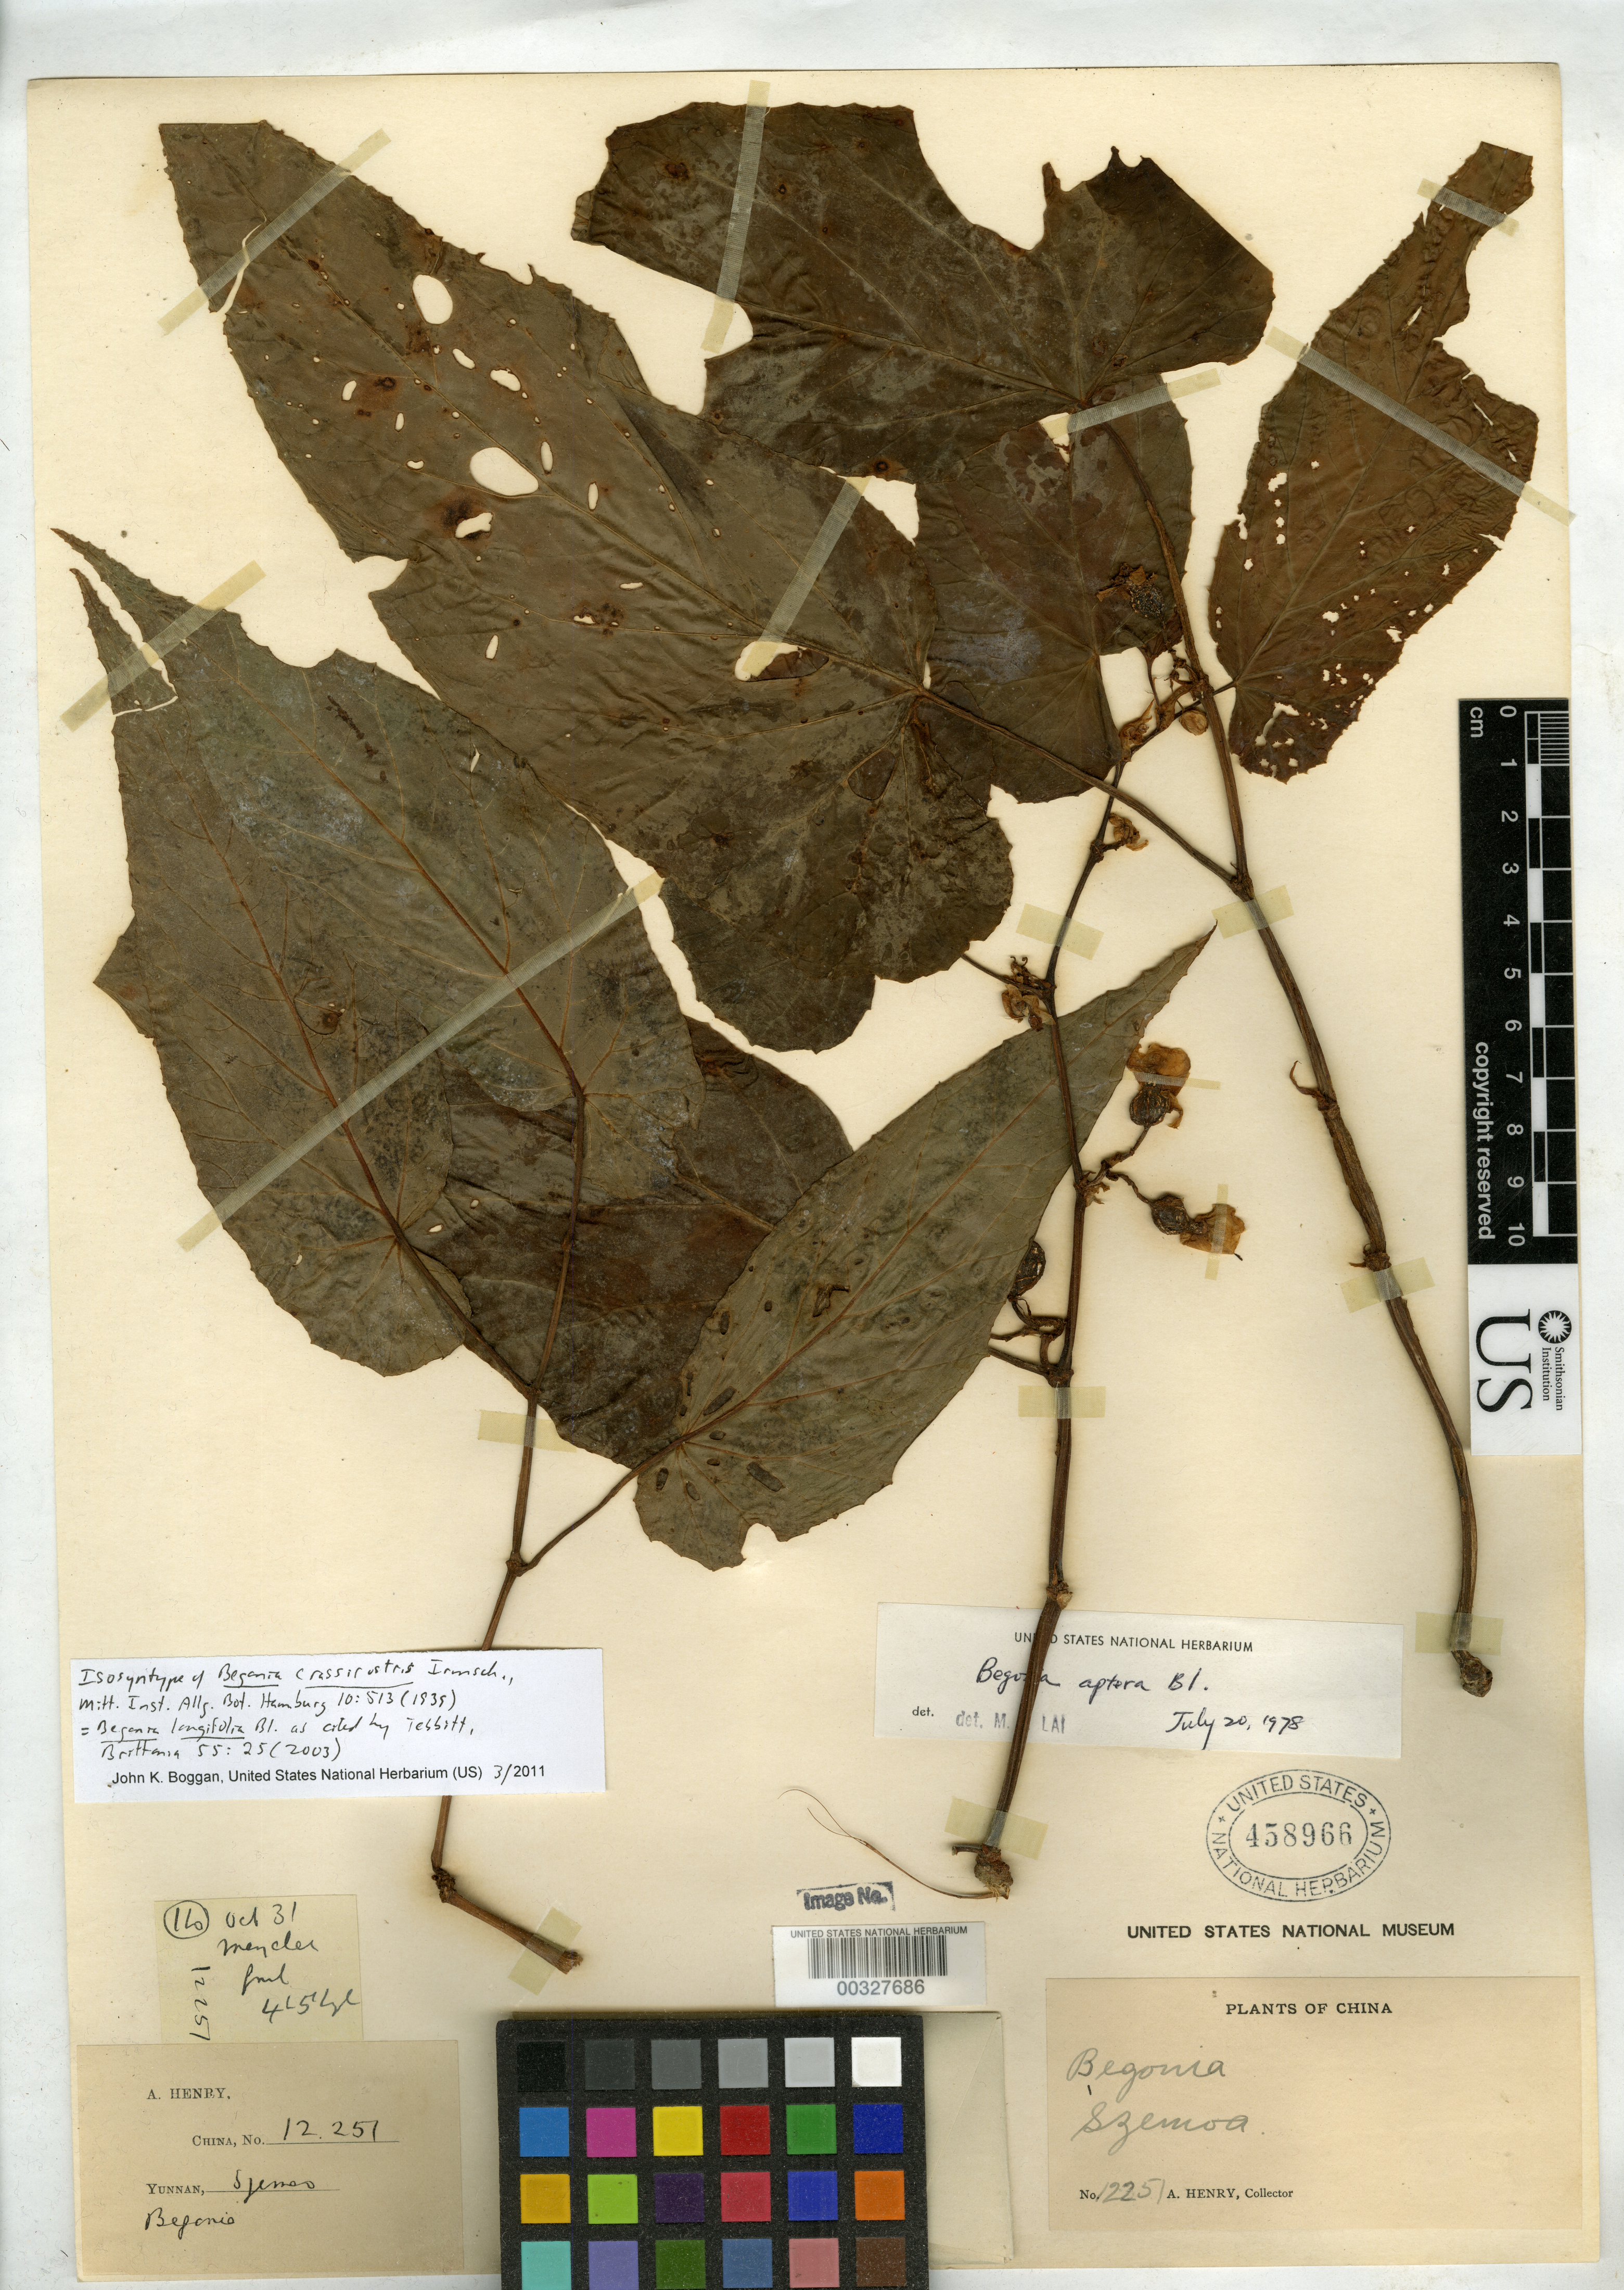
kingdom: Plantae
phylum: Tracheophyta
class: Magnoliopsida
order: Cucurbitales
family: Begoniaceae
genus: Begonia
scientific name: Begonia crassirostris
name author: Irmsch.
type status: Isosyntype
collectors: A. Henry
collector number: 12251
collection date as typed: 31 Oct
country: China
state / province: Yunnan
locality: Szemoa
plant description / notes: Currently accepted name as cited by Tebbitt, Brittonia 55: 25 (2003).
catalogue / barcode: US 458966